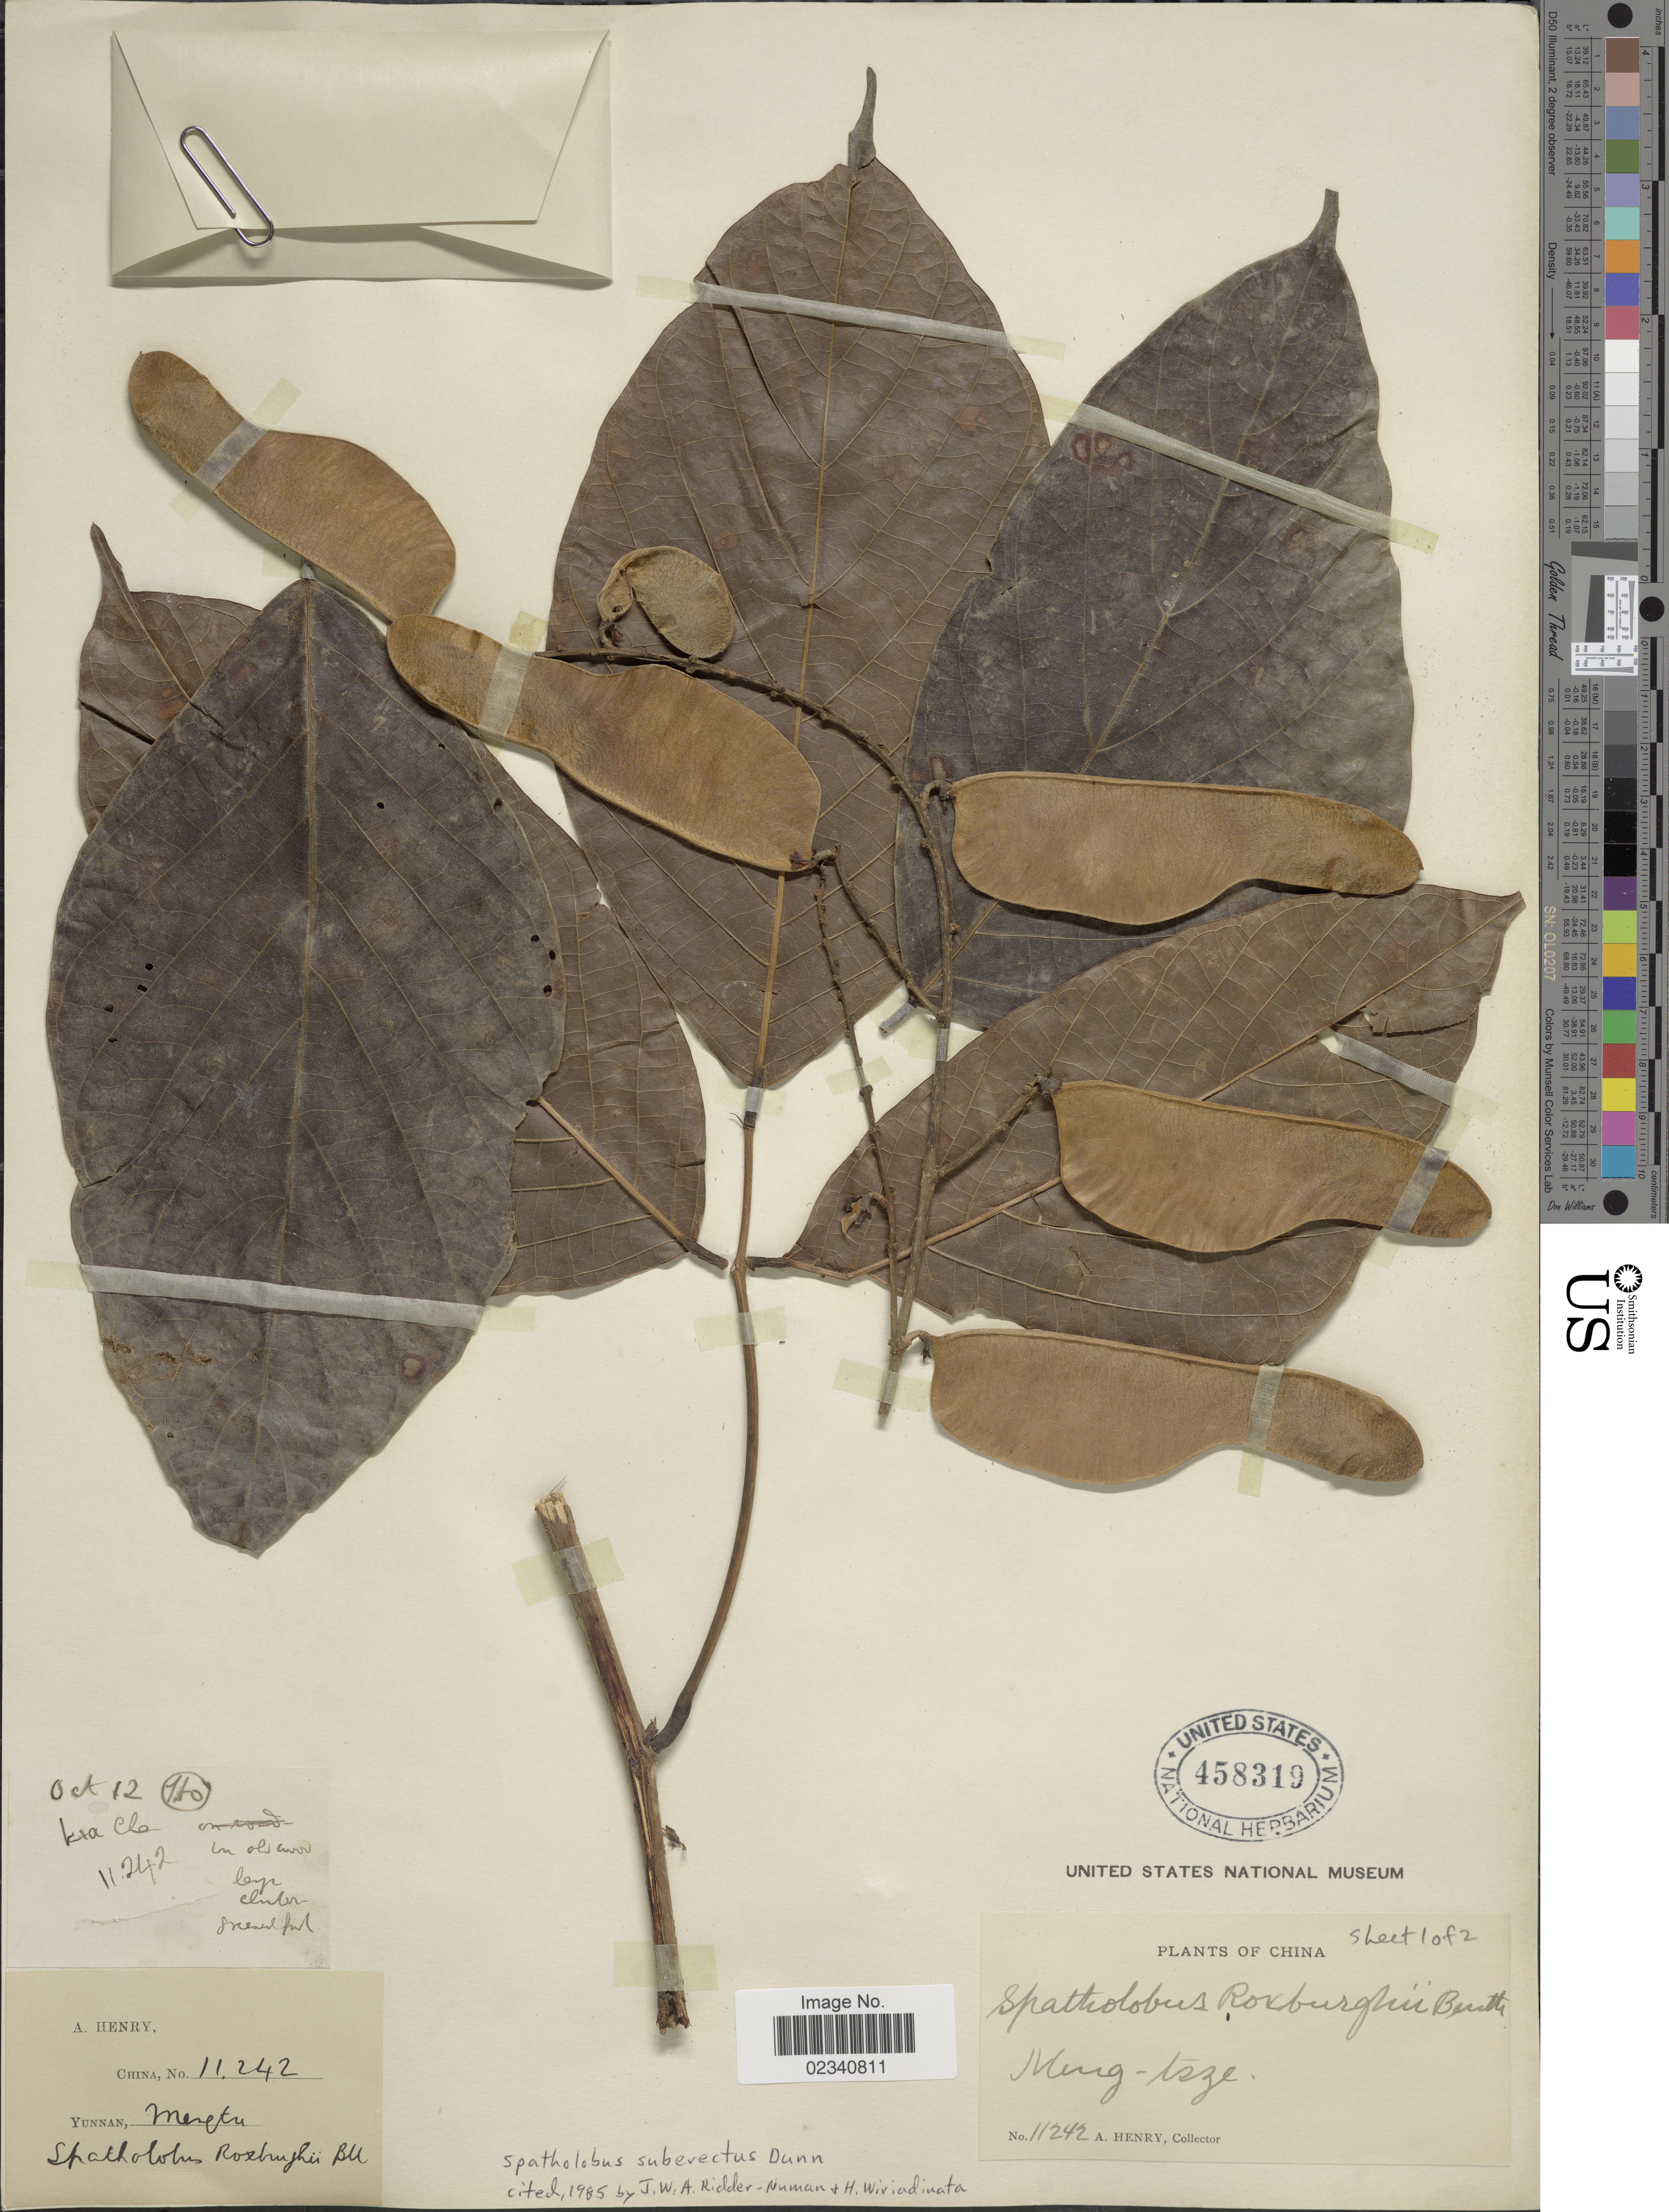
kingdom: Plantae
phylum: Tracheophyta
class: Magnoliopsida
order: Fabales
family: Fabaceae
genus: Spatholobus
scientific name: Spatholobus suberectus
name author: Dunn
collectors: A. Henry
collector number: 11242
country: China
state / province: Yunnan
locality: Yunnan, Meng-tsze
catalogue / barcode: US 458319